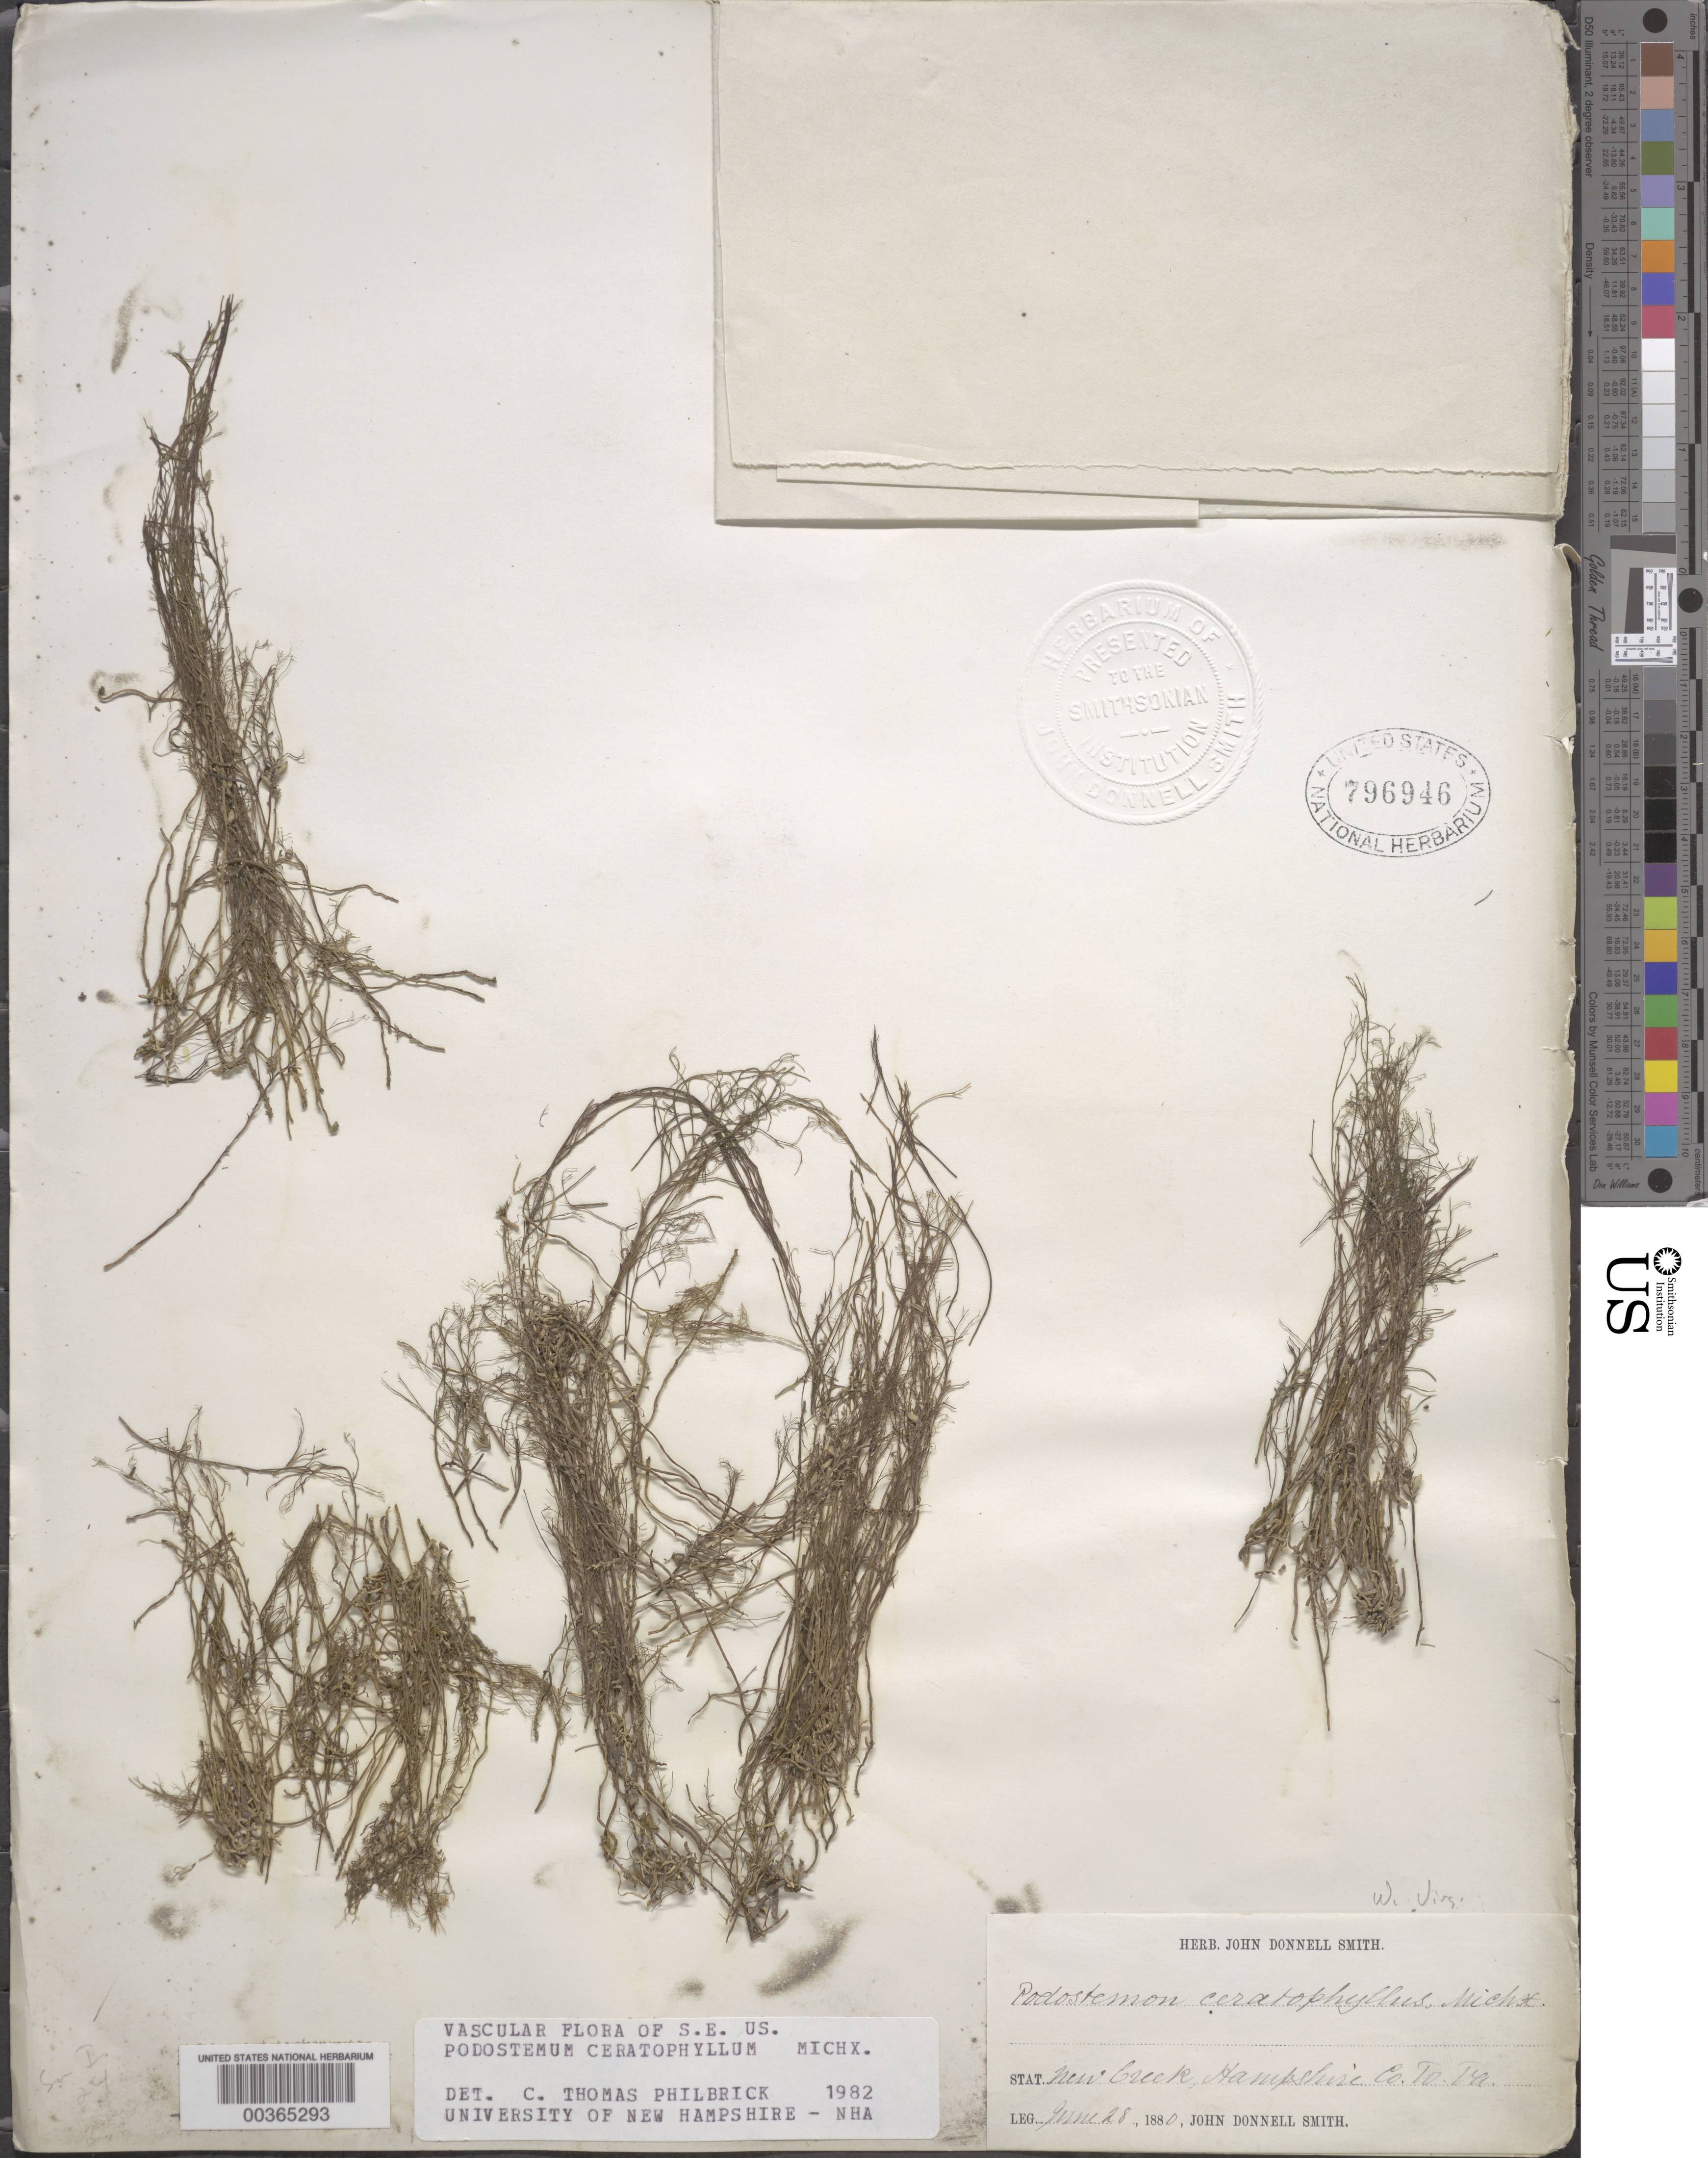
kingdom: Plantae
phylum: Tracheophyta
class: Magnoliopsida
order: Malpighiales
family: Podostemaceae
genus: Podostemum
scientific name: Podostemum ceratophylllum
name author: Michx.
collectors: J. Donnell Smith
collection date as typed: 28 Jun 1880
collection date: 1880-06-28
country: United States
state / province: West Virginia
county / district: Hampshire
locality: New creek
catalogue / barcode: US 796946